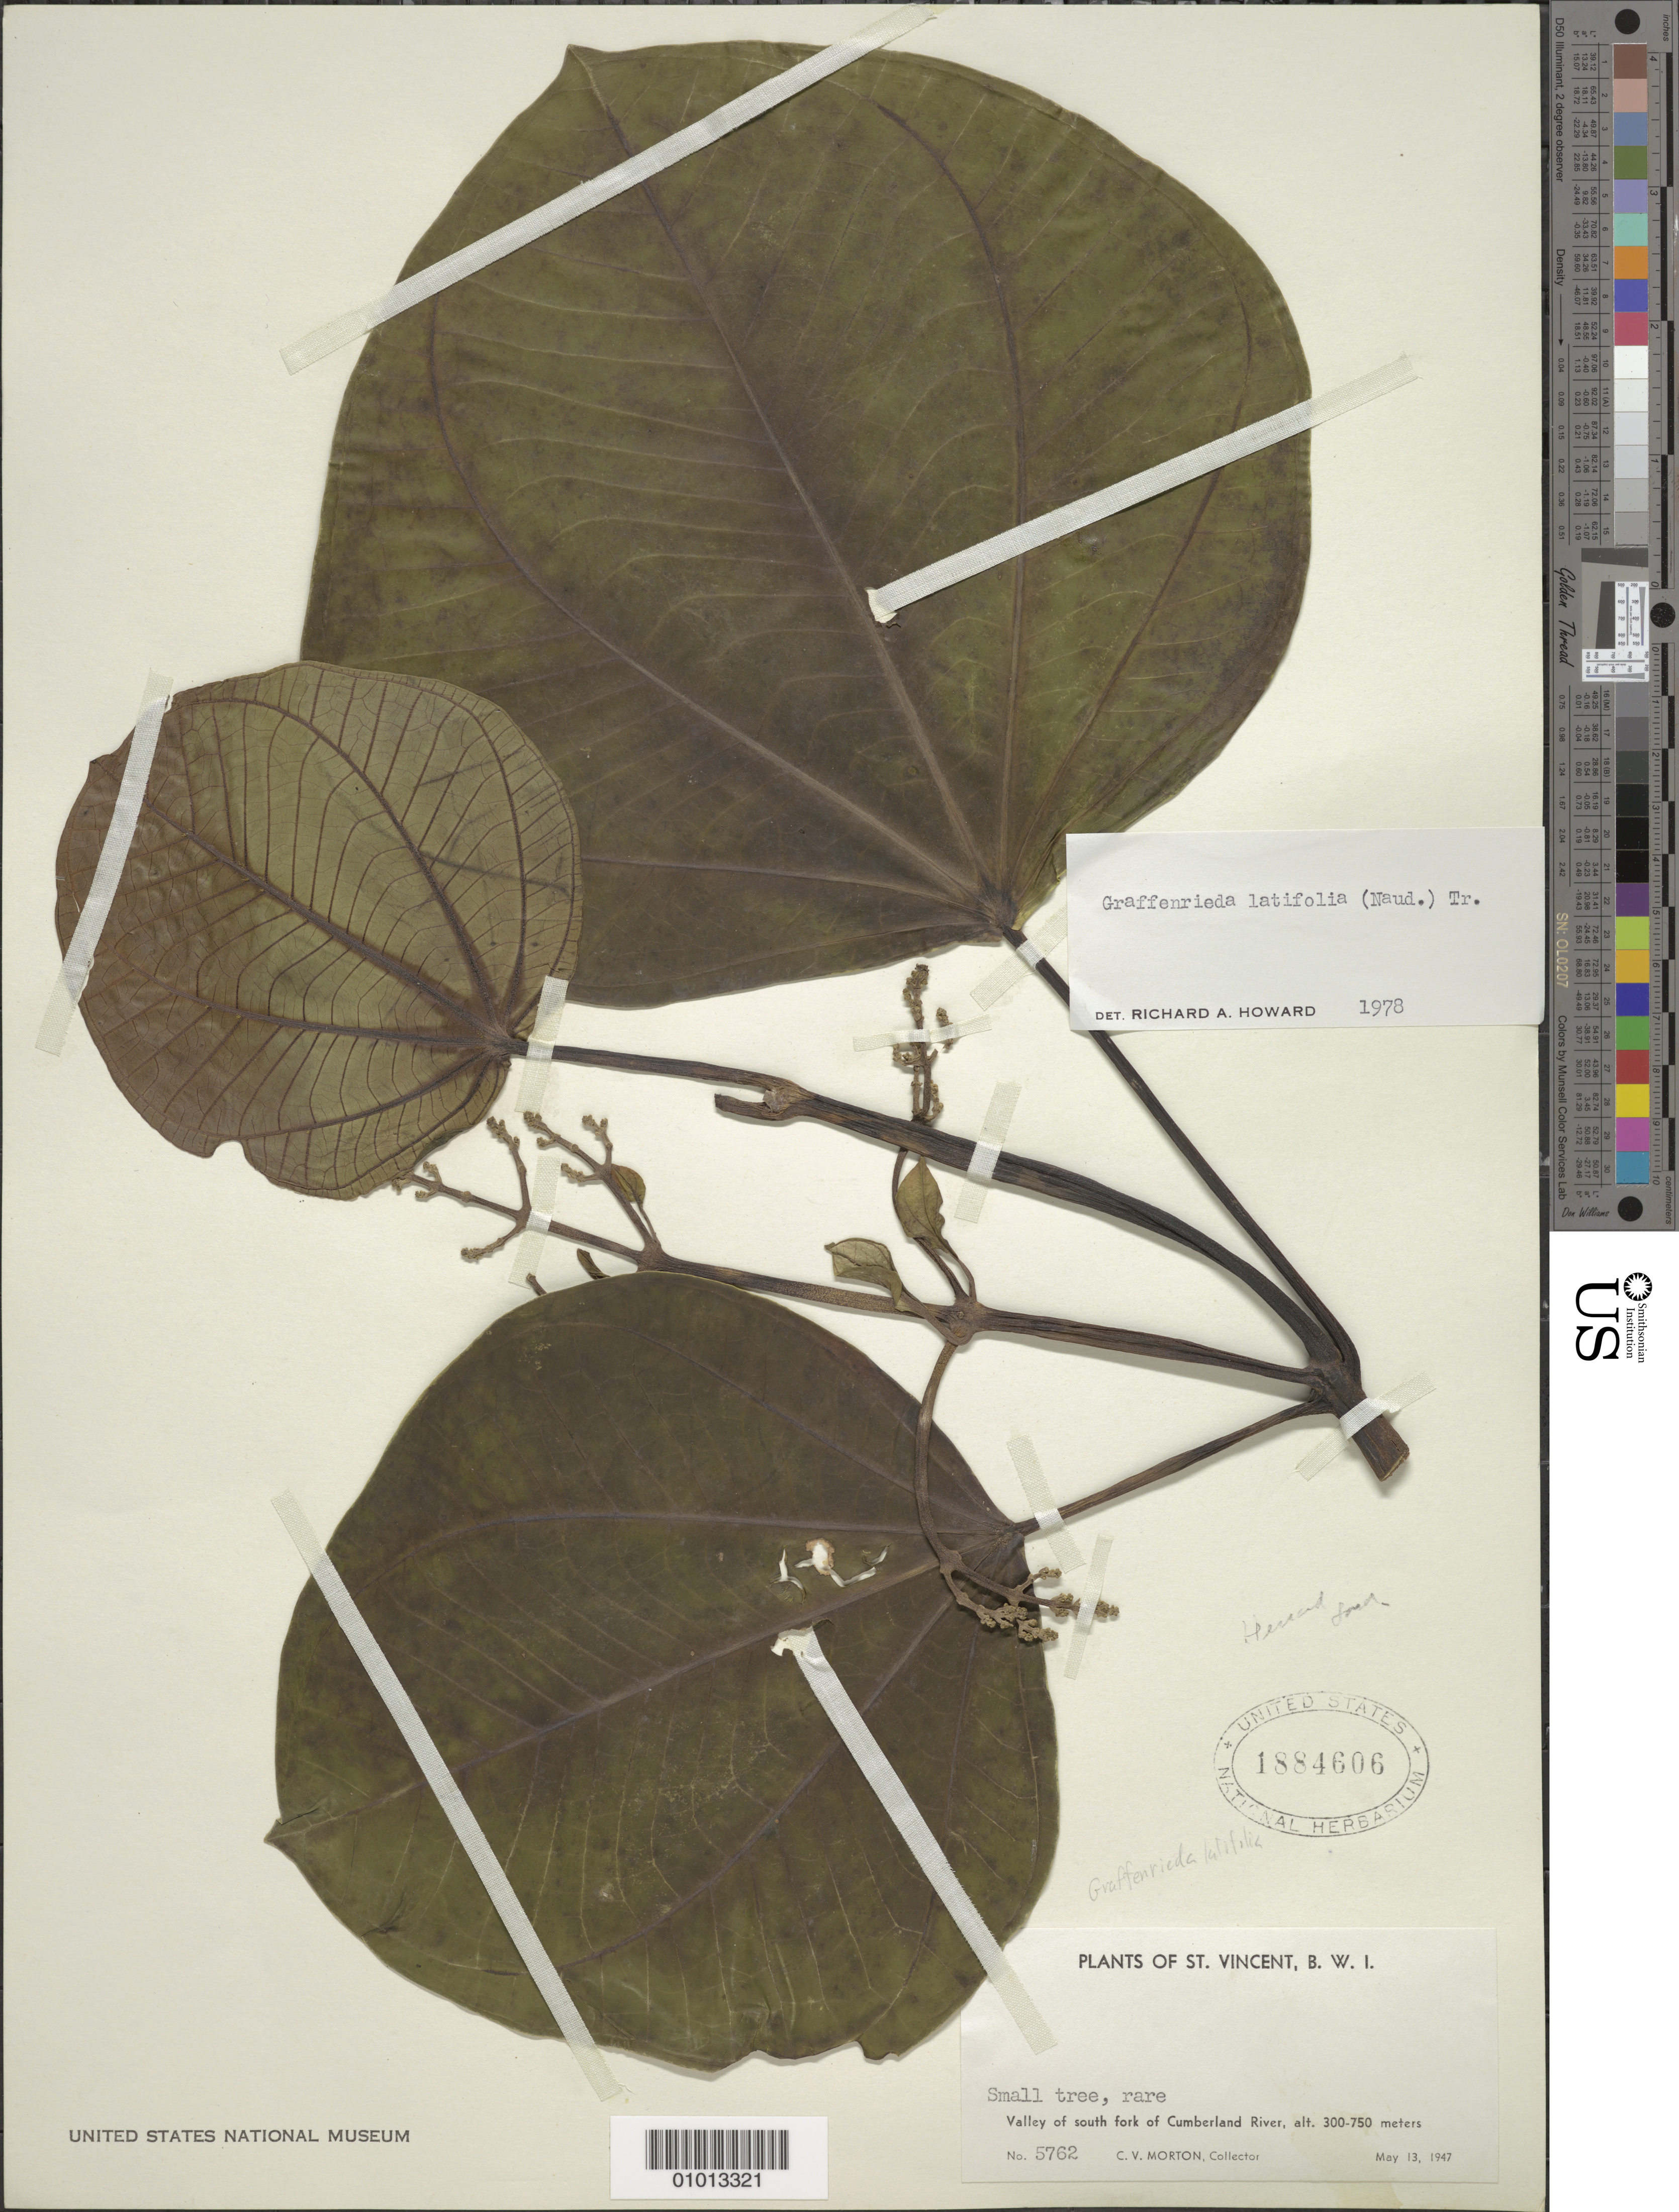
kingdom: Plantae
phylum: Tracheophyta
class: Magnoliopsida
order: Myrtales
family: Melastomataceae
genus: Graffenrieda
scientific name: Graffenrieda latifolia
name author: (Naudin) Triana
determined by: Howard, R. A.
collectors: C. V. Morton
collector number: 5762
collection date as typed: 13 May 1947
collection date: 1947-05-13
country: St. Vincent - Grenadines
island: St. Vincent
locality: Valley of south fork of Cumberland River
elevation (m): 300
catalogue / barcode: US 1884606